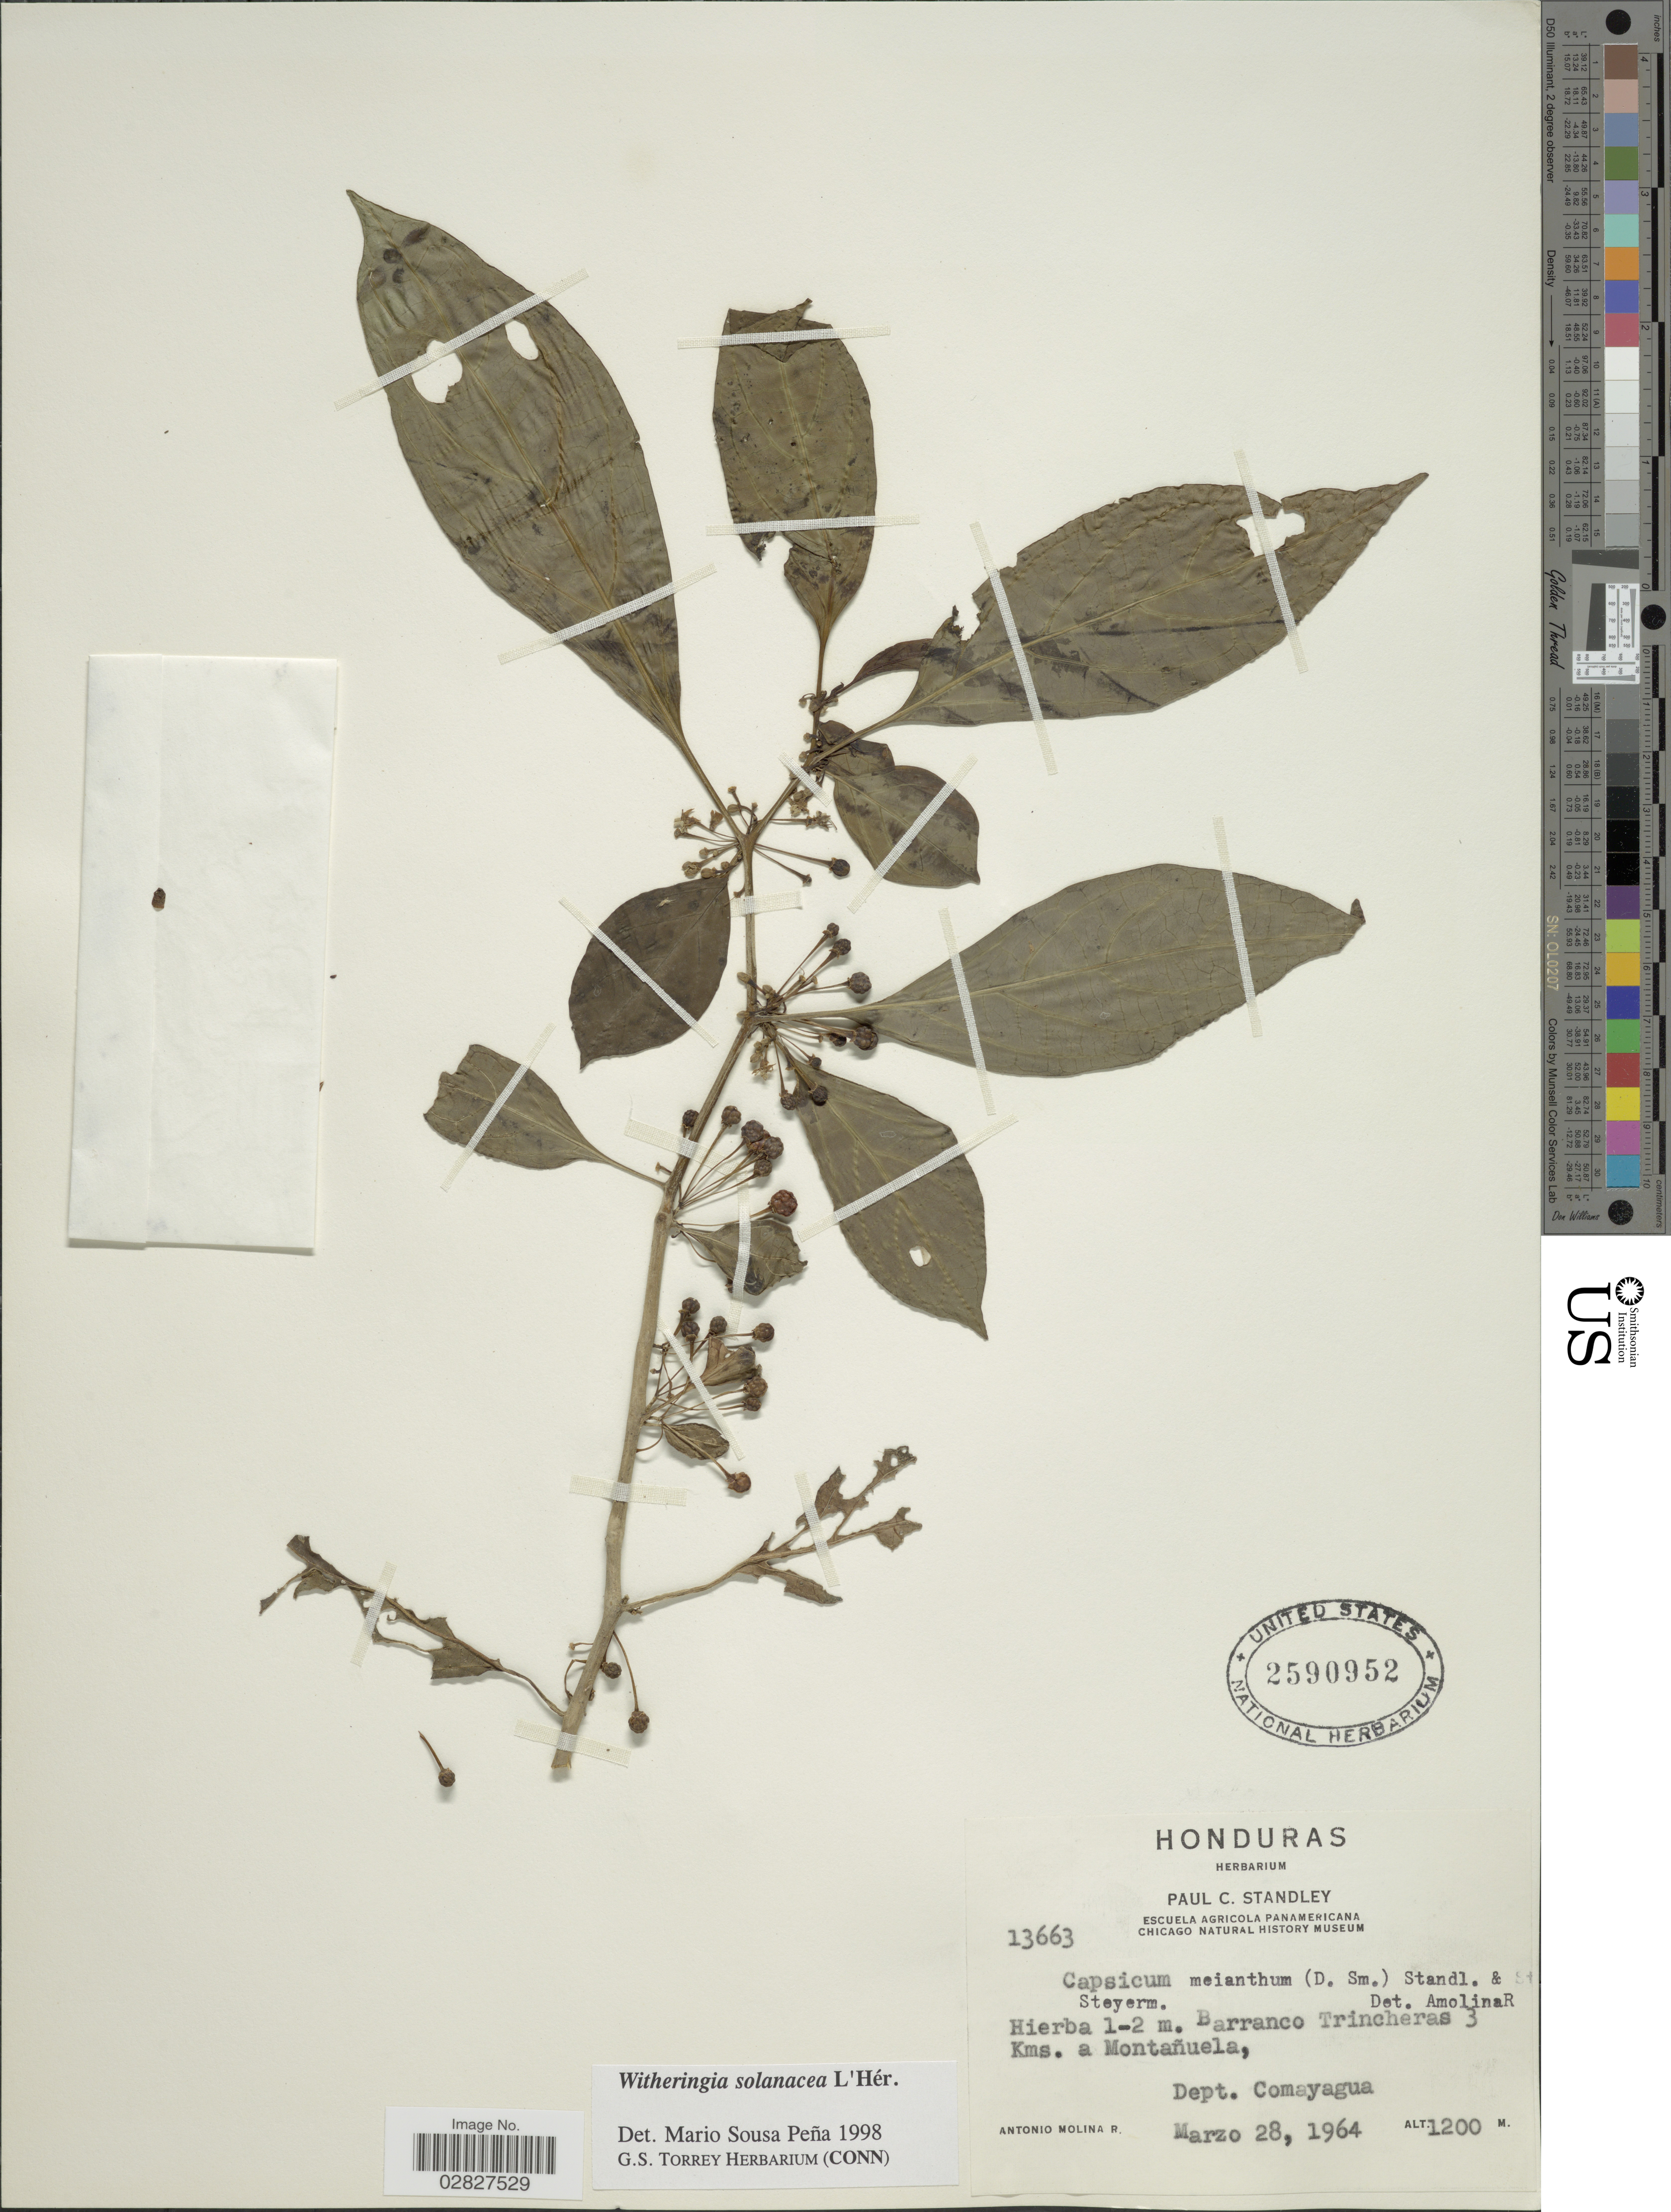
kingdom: Plantae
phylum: Tracheophyta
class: Magnoliopsida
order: Solanales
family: Solanaceae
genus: Witheringia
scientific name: Witheringia solanacea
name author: L'Hér.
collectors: A. Molina R.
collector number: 13663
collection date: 1964-03-28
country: Honduras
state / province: Comayagua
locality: Barranco Trincheras 3 Kms. a Montañuela, Dept. Comayagua.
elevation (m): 1200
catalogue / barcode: US 2590952